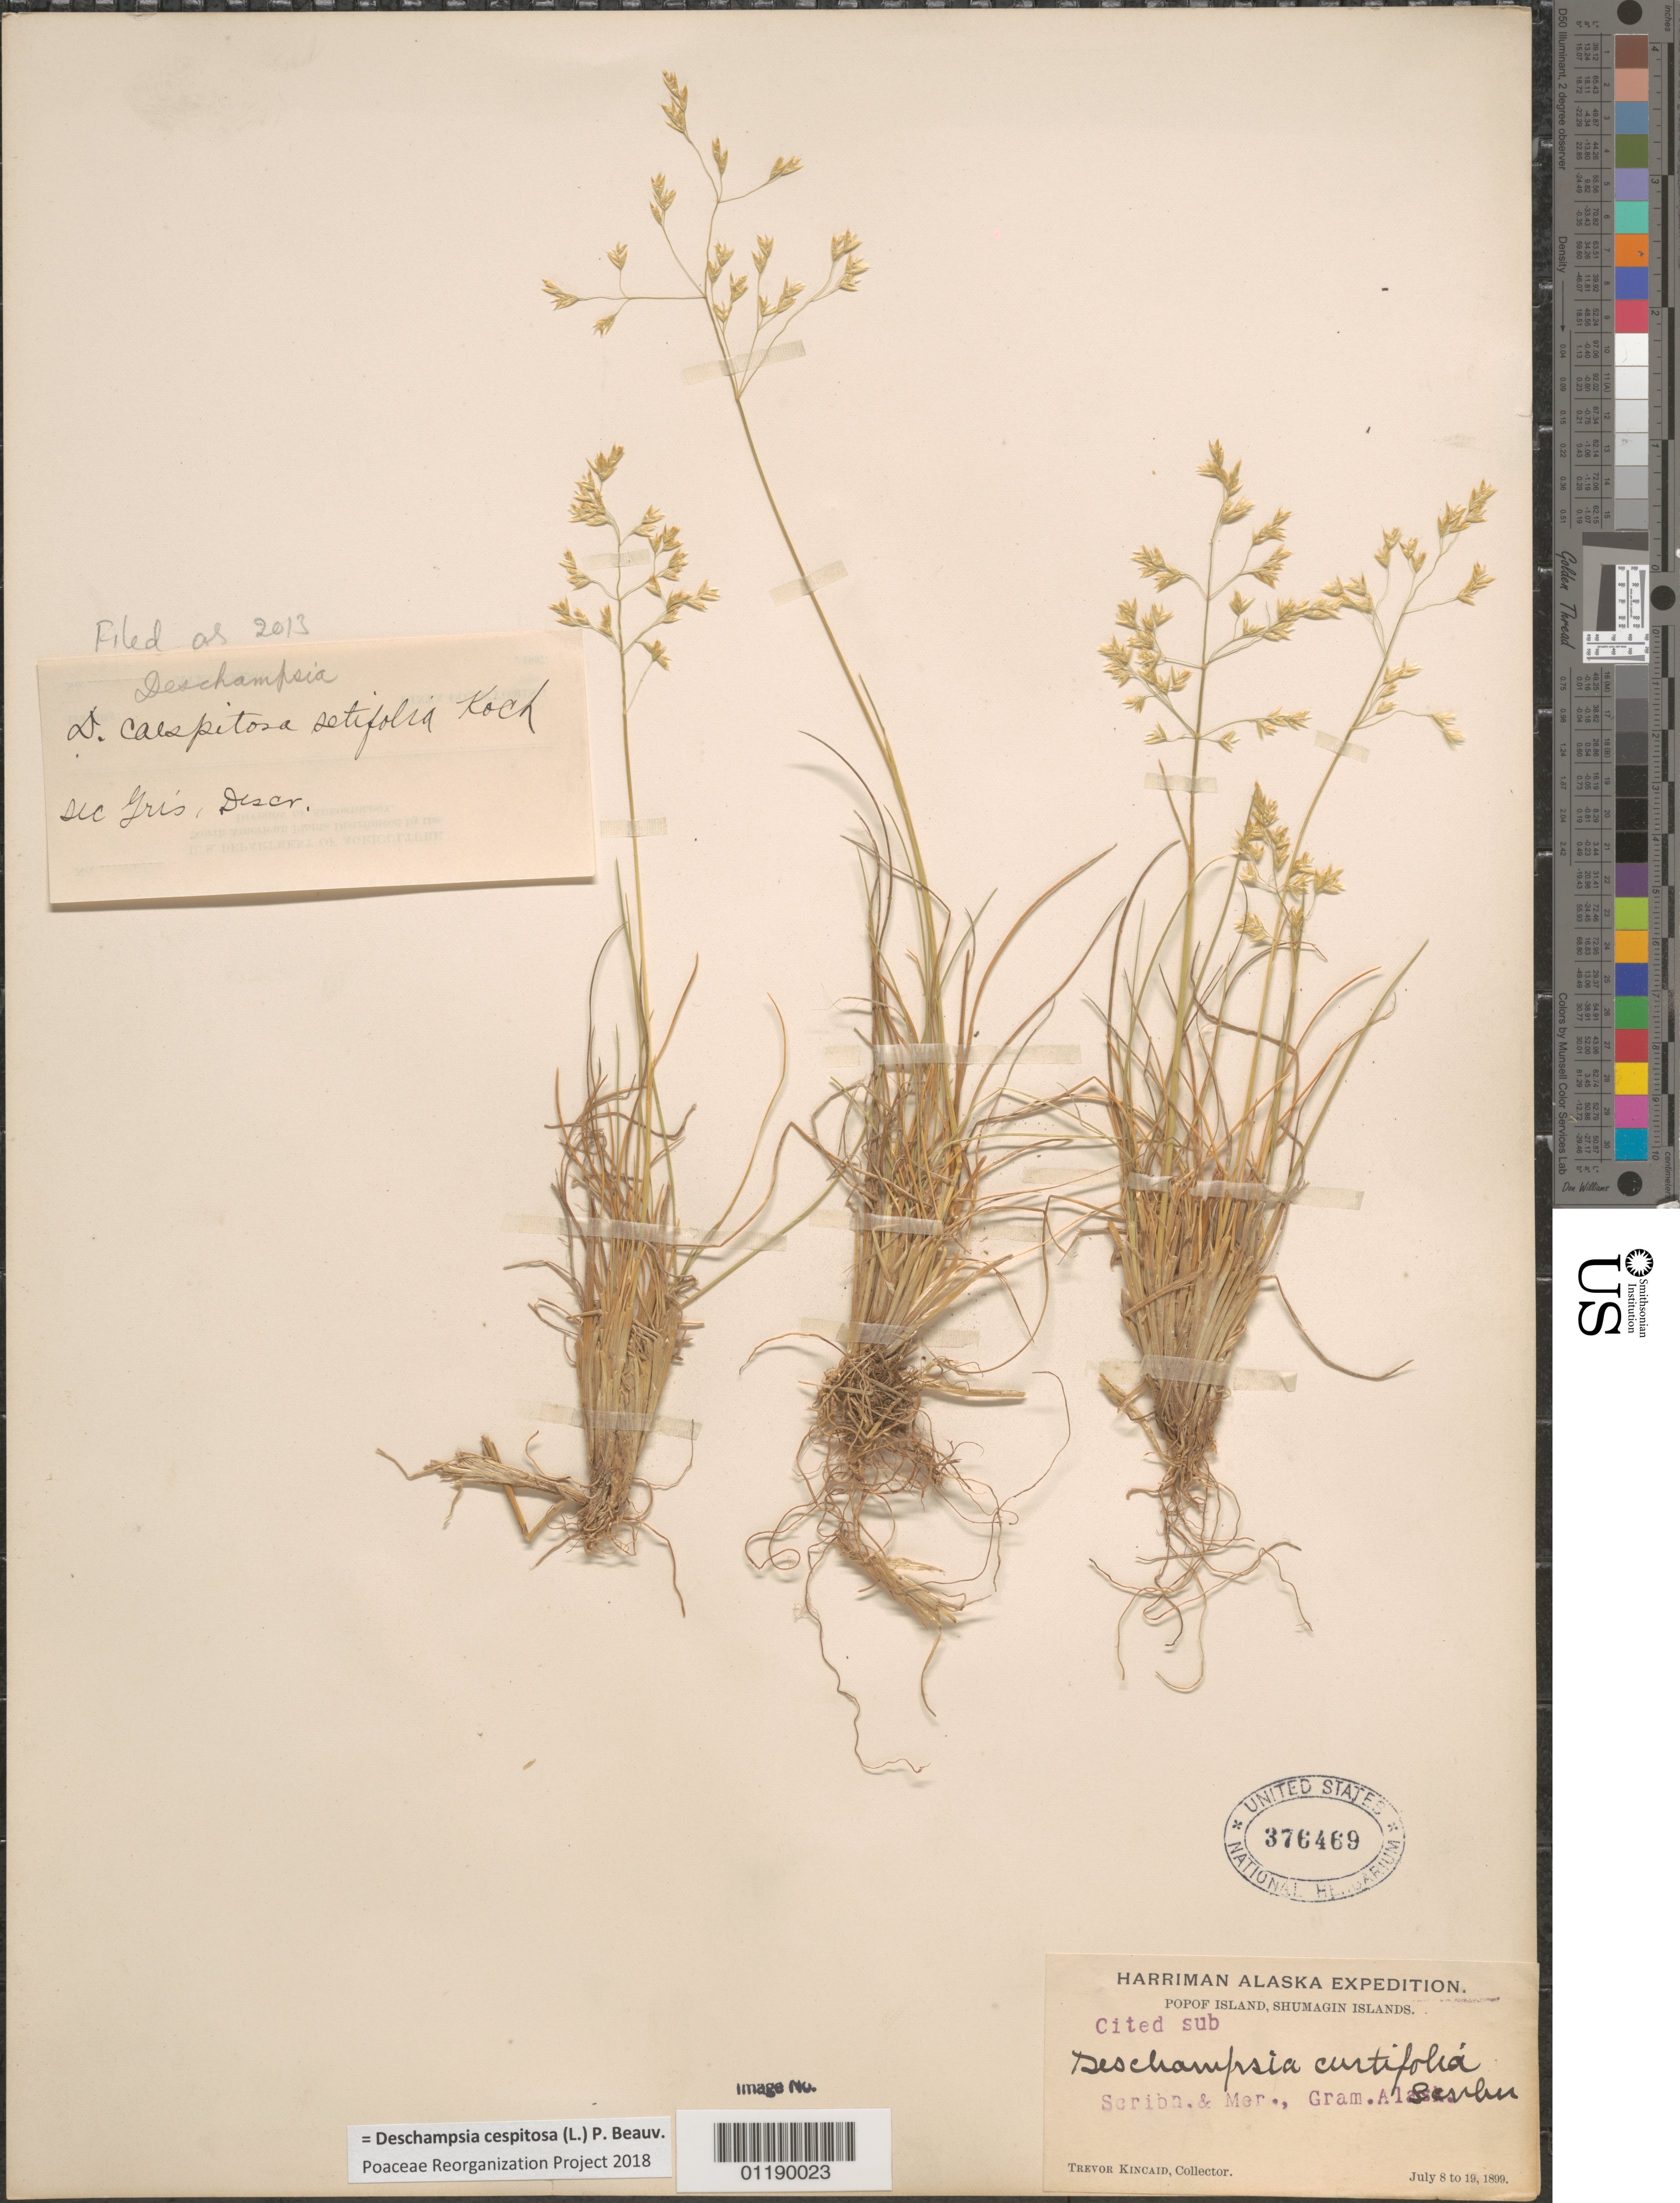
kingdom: Plantae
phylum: Tracheophyta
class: Liliopsida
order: Poales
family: Poaceae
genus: Deschampsia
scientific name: Deschampsia cespitosa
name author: (L.) P. Beauv.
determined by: Poaceae Reorganization Project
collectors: T. C. Kincaid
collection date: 1899-07-08/1899-07-19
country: United States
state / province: Alaska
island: Popof Island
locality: Popof Island, Shumagin Islands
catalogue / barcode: US 376469